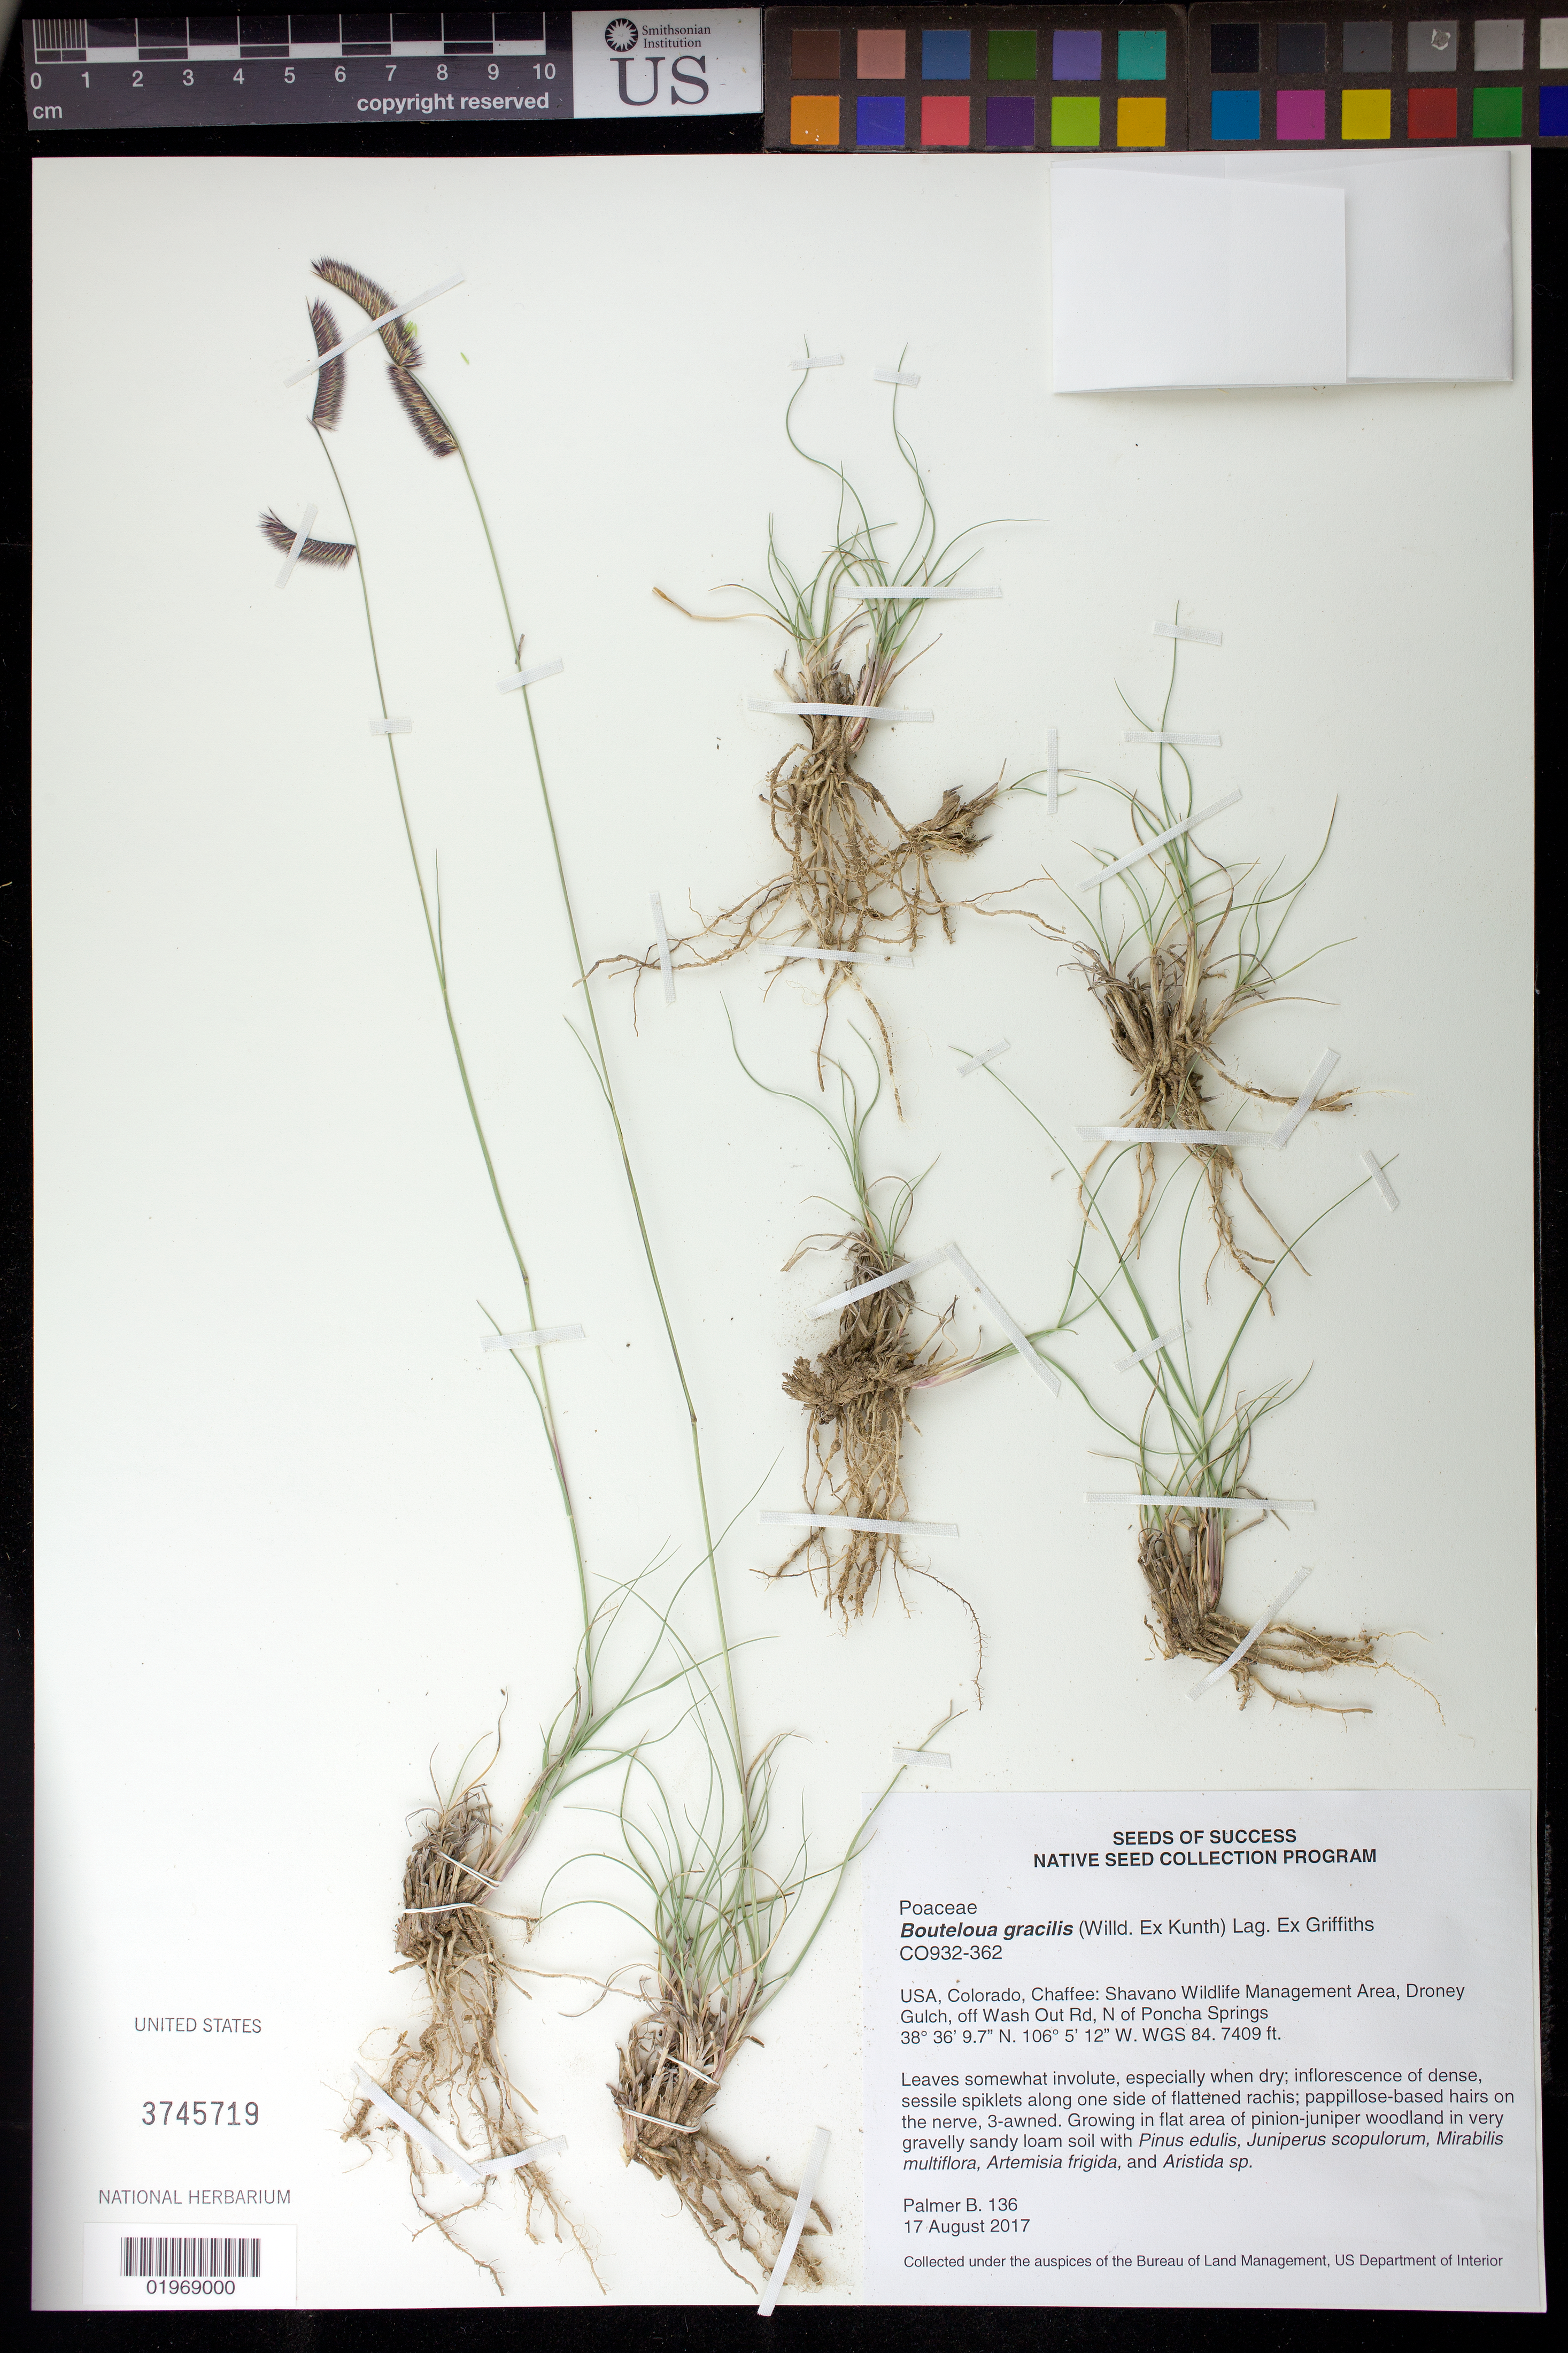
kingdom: Plantae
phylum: Tracheophyta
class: Liliopsida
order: Poales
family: Poaceae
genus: Bouteloua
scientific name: Bouteloua gracilis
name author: (Kunth) Lag. ex Griffiths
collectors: B. Palmer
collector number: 136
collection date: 2017-08-17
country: United States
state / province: Colorado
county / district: Chaffee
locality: Shavano Wildlife Management Area/Droney Gulch, off Wash Out Road, N of Poncha Springs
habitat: Pinion-juniper woodland in very gravely sandy loam soil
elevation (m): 2258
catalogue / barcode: US 3745719